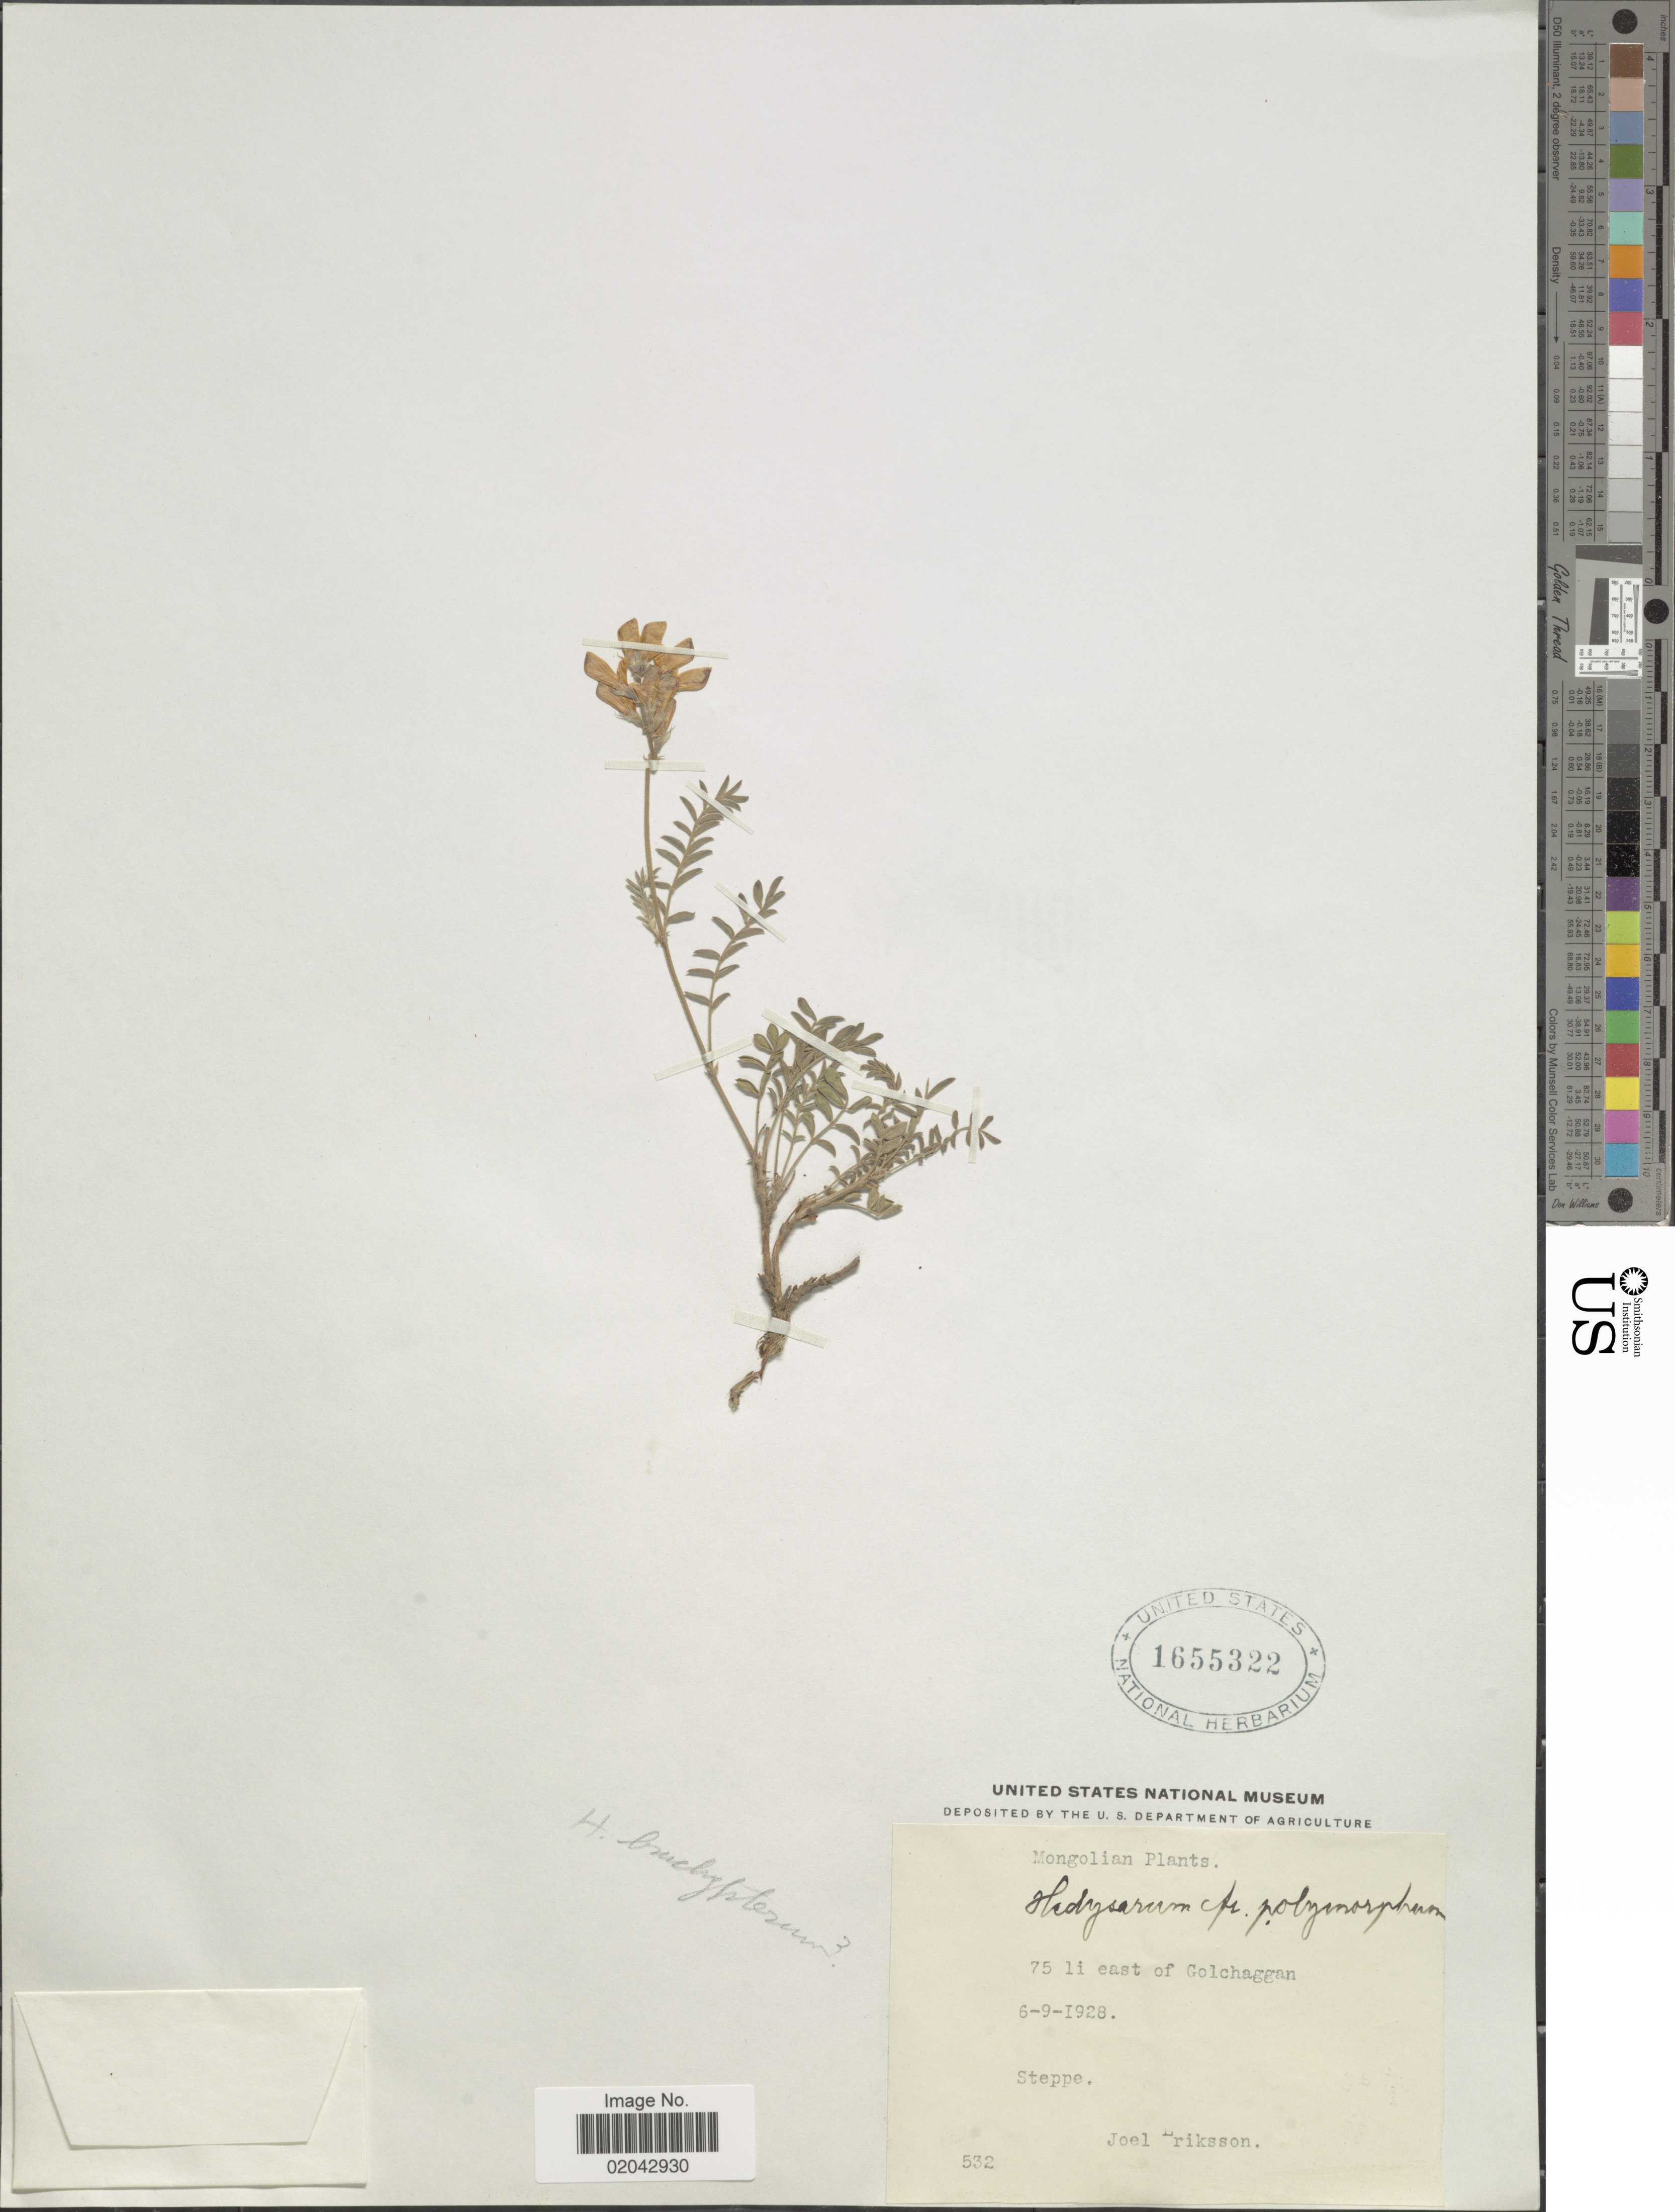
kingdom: Plantae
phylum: Tracheophyta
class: Magnoliopsida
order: Fabales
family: Fabaceae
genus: Hedysarum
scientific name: Hedysarum brachypterum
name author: Bunge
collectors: J. Eriksson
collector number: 532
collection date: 1928-09-06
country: Mongolia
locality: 75 li east of Golchaggan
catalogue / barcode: US 1655322